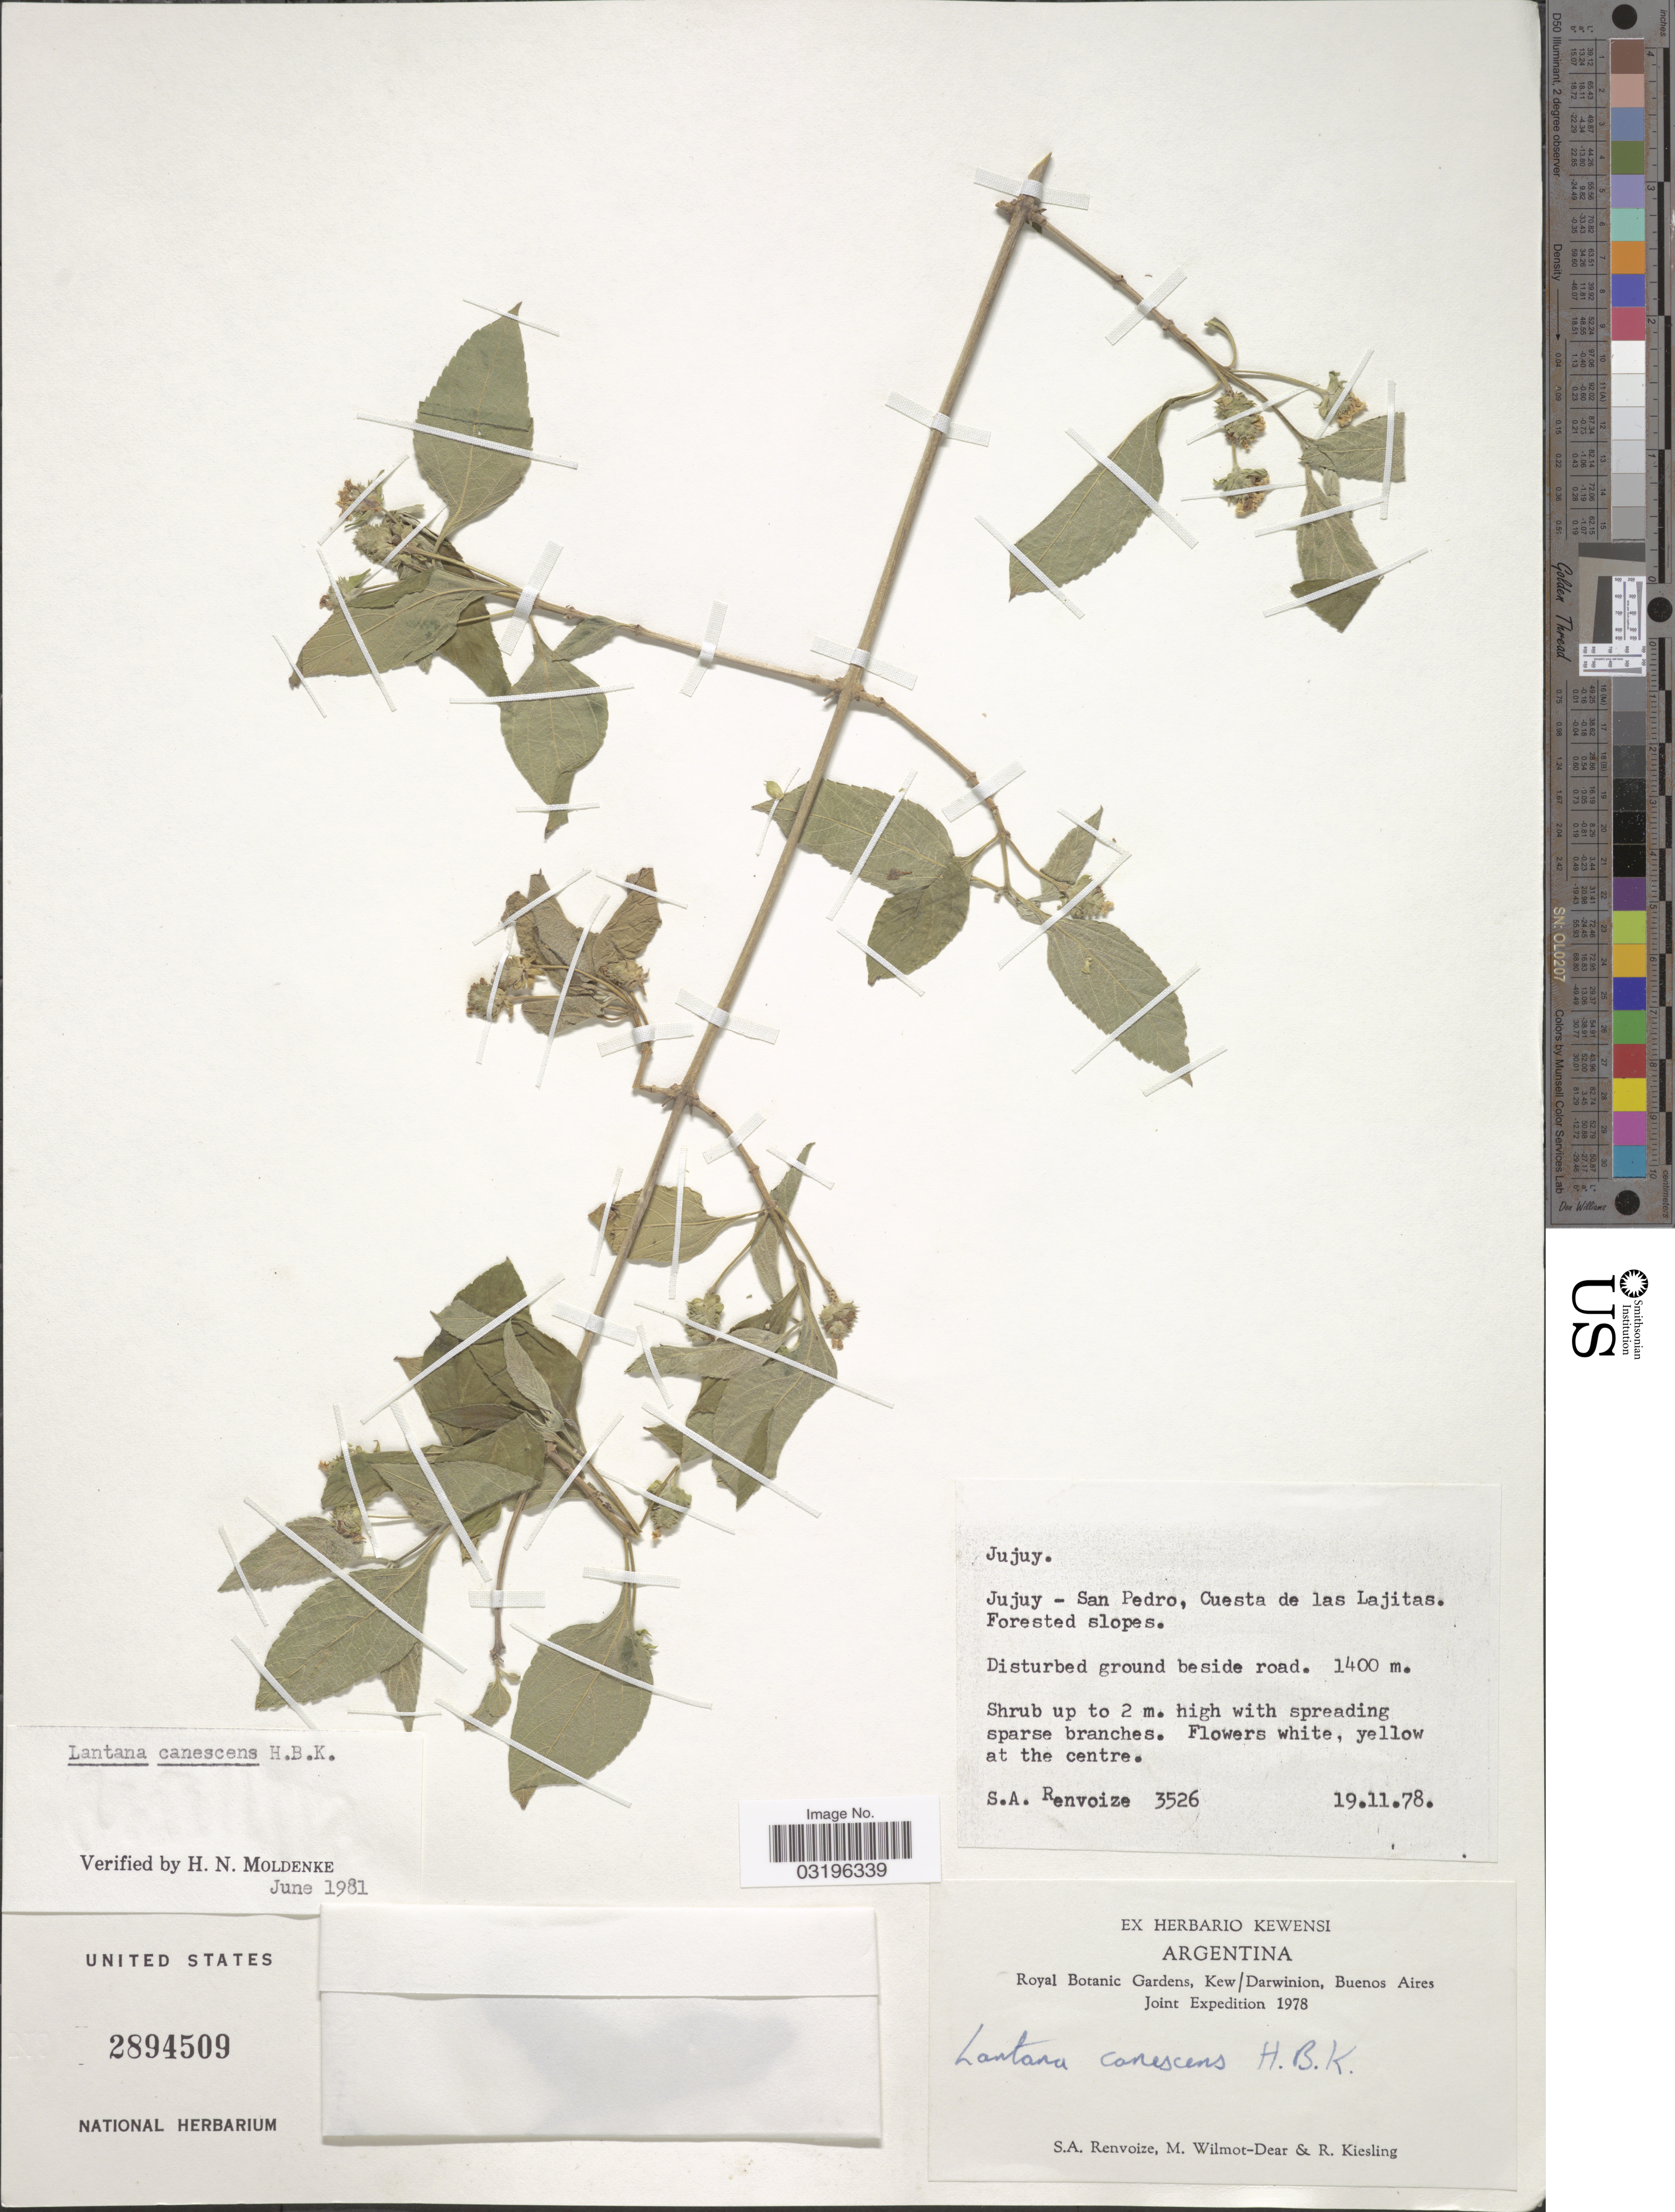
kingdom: Plantae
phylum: Tracheophyta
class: Magnoliopsida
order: Lamiales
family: Verbenaceae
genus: Lantana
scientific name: Lantana canescens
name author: Kunth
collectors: S. A. Renvoize, M. Wilmot-Dear & R. Kiesling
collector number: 3526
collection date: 1978-11-19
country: Argentina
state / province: Jujuy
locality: San Pedro, Cuesta de las Lajitas.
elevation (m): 1400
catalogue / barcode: US 2894509